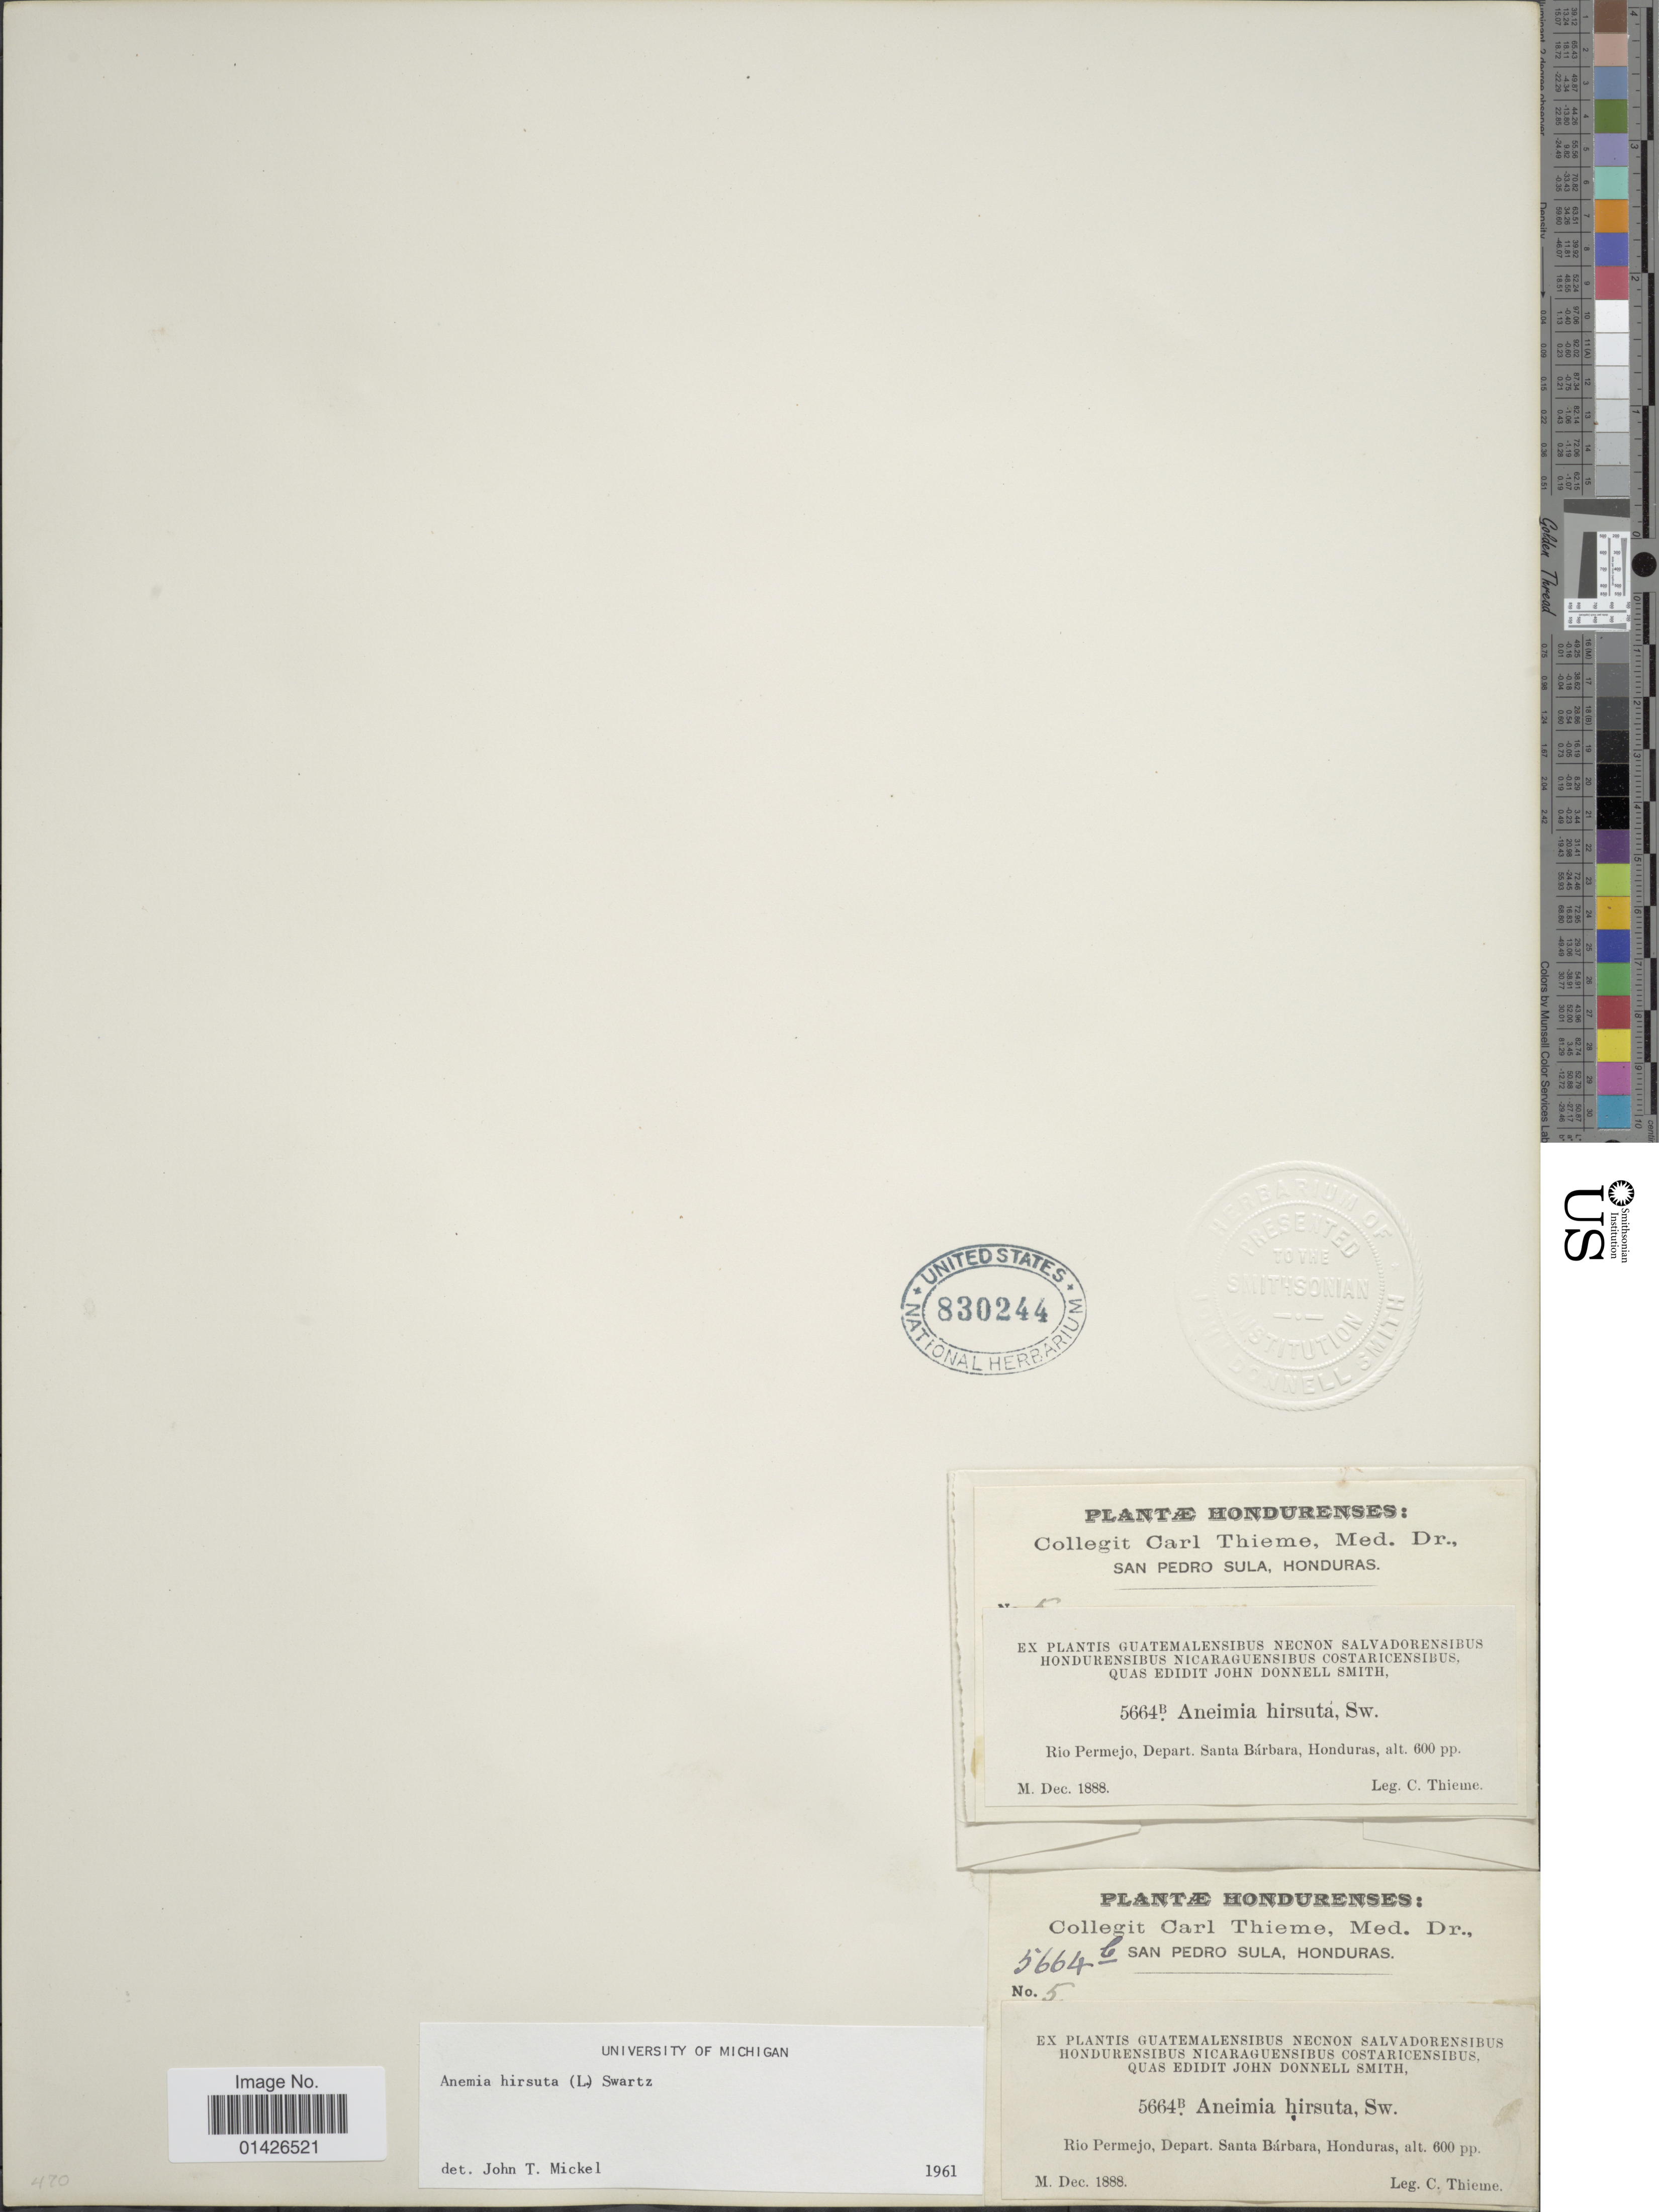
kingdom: Plantae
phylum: Tracheophyta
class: Polypodiopsida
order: Schizaeales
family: Anemiaceae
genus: Anemia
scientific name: Anemia hirsuta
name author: (L.) Sw.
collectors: C. Thieme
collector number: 5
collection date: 1888-12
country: Honduras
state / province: Santa Bárbara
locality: Rio Perrmejo,Depart Santa Barabara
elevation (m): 183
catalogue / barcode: US 830244